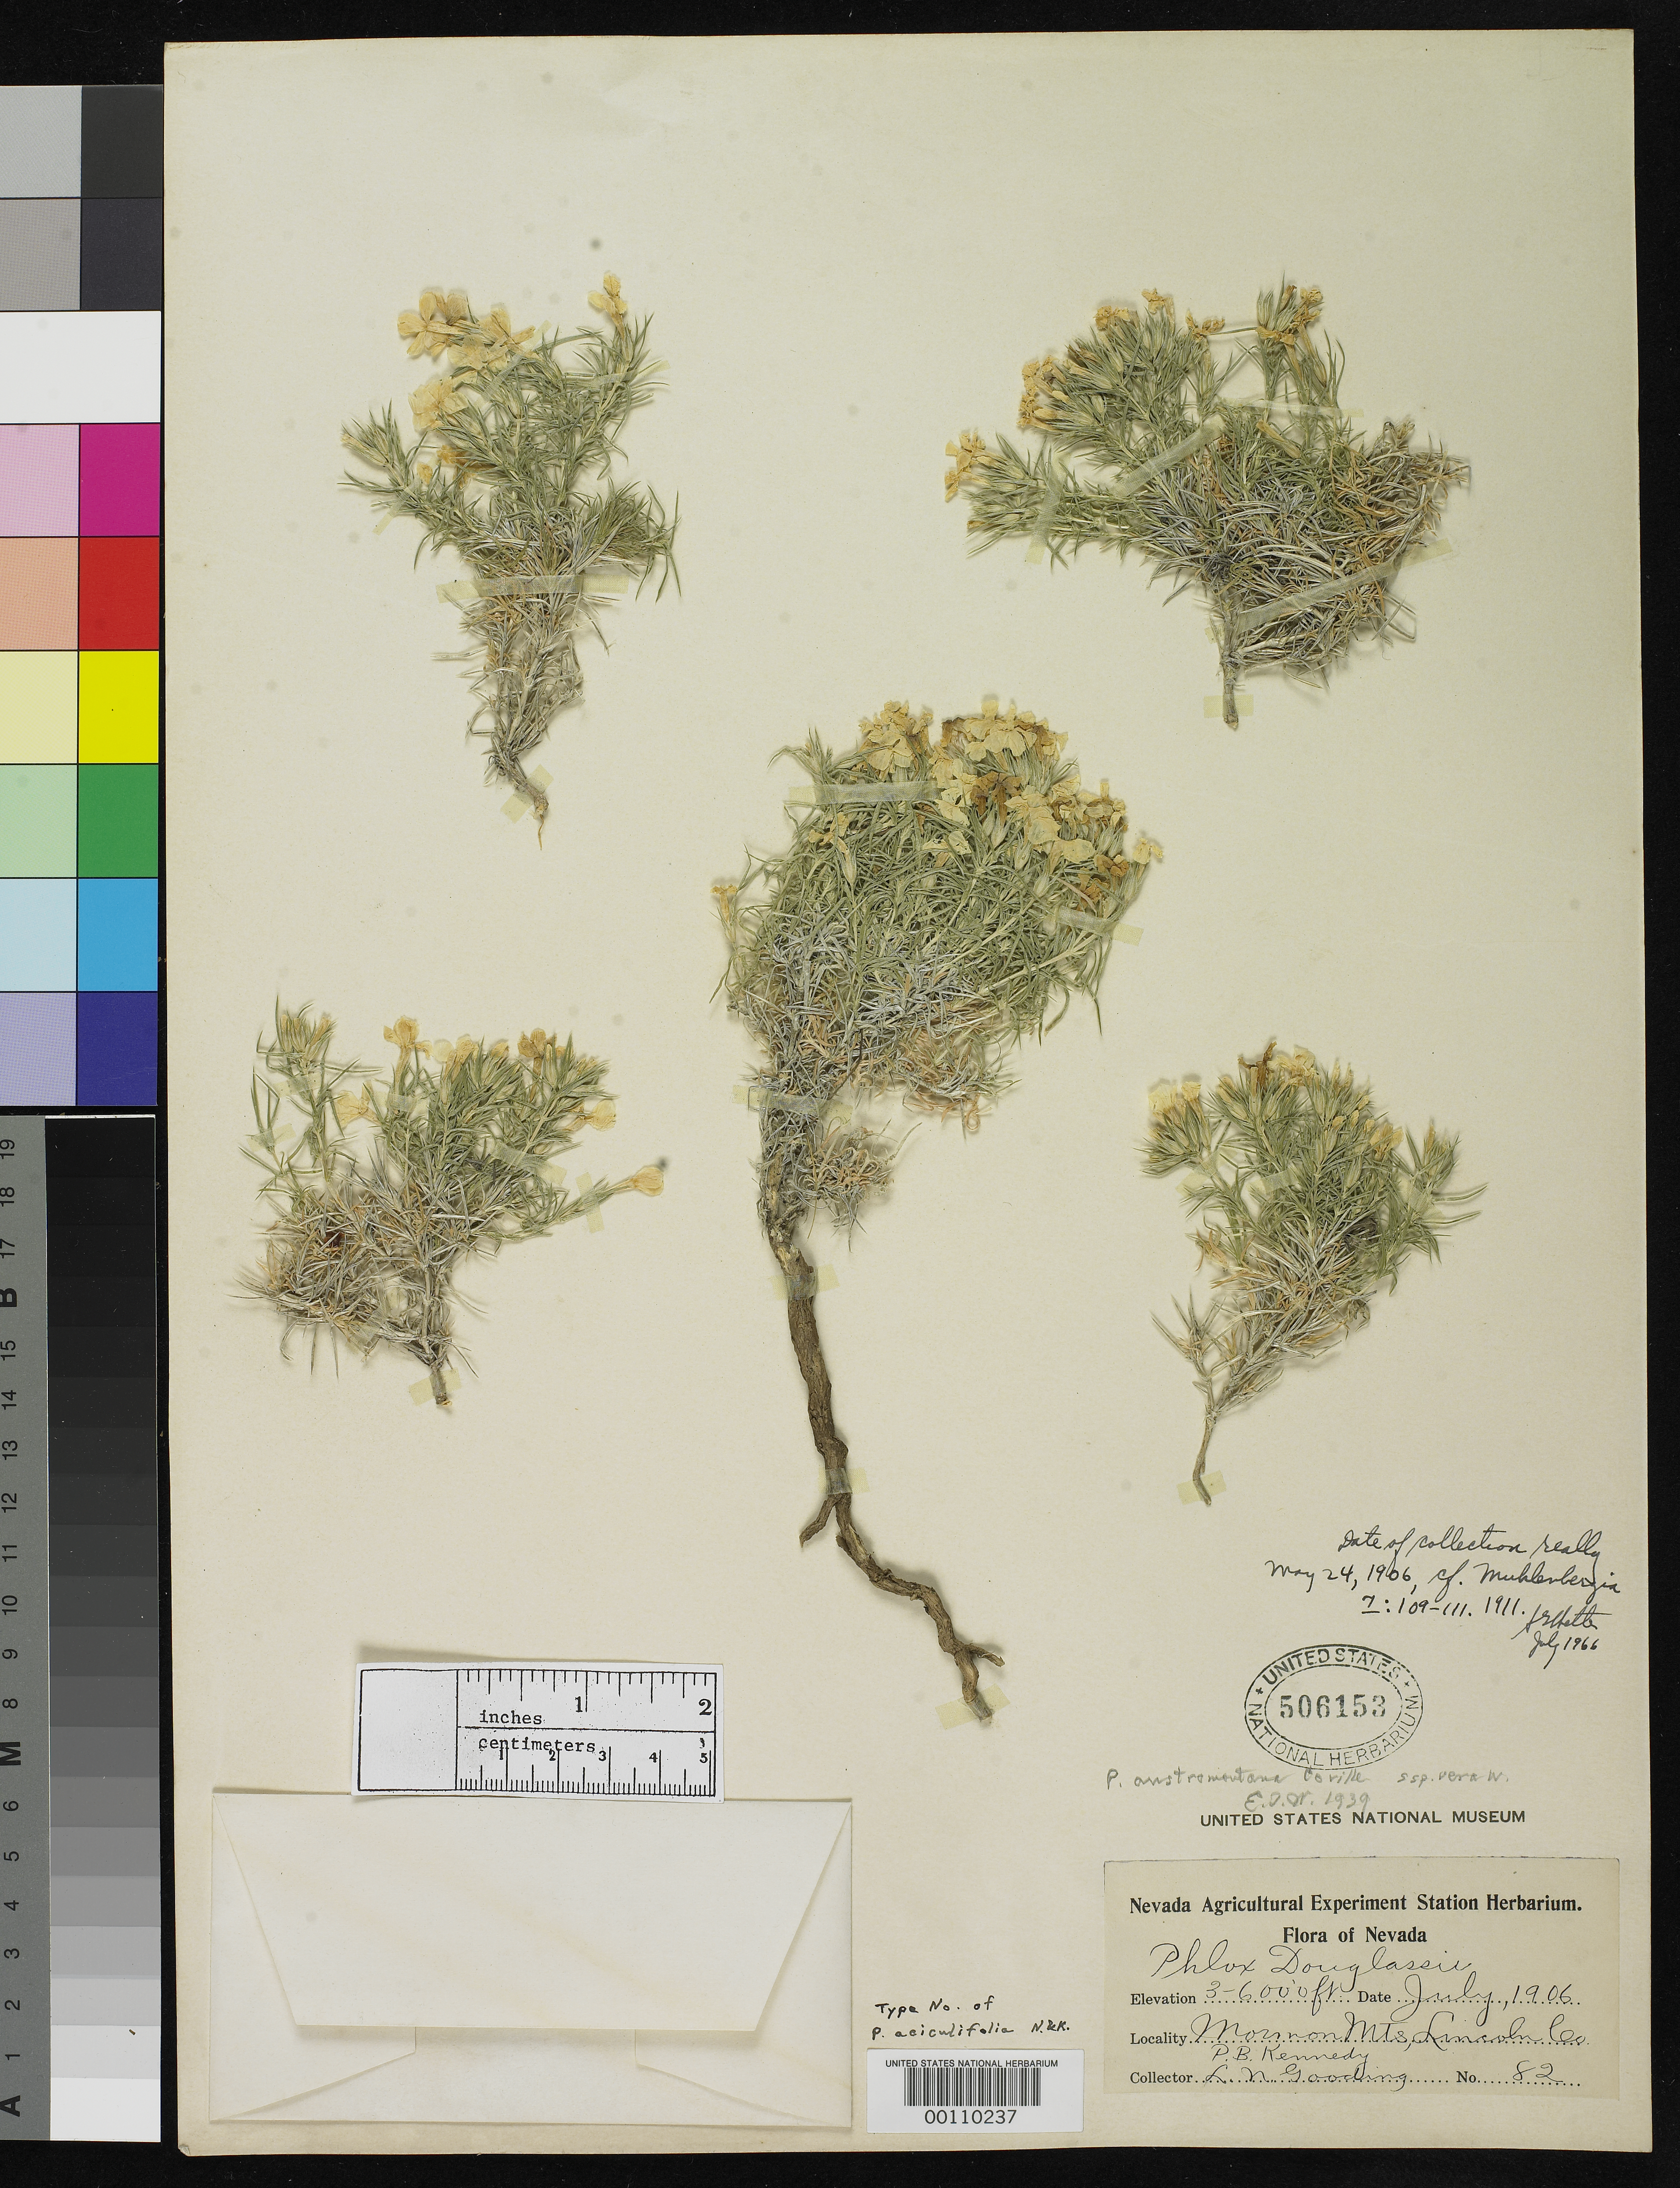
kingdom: Plantae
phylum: Tracheophyta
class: Magnoliopsida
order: Ericales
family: Polemoniaceae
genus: Phlox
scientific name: Phlox aciculifolia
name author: P.B. Kenn.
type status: Isotype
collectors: L. N. Goodding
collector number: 82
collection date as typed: Jul 1906 or 24 May 1906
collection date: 1906-05-24 or 1906-07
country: United States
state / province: Nevada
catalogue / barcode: US 506153